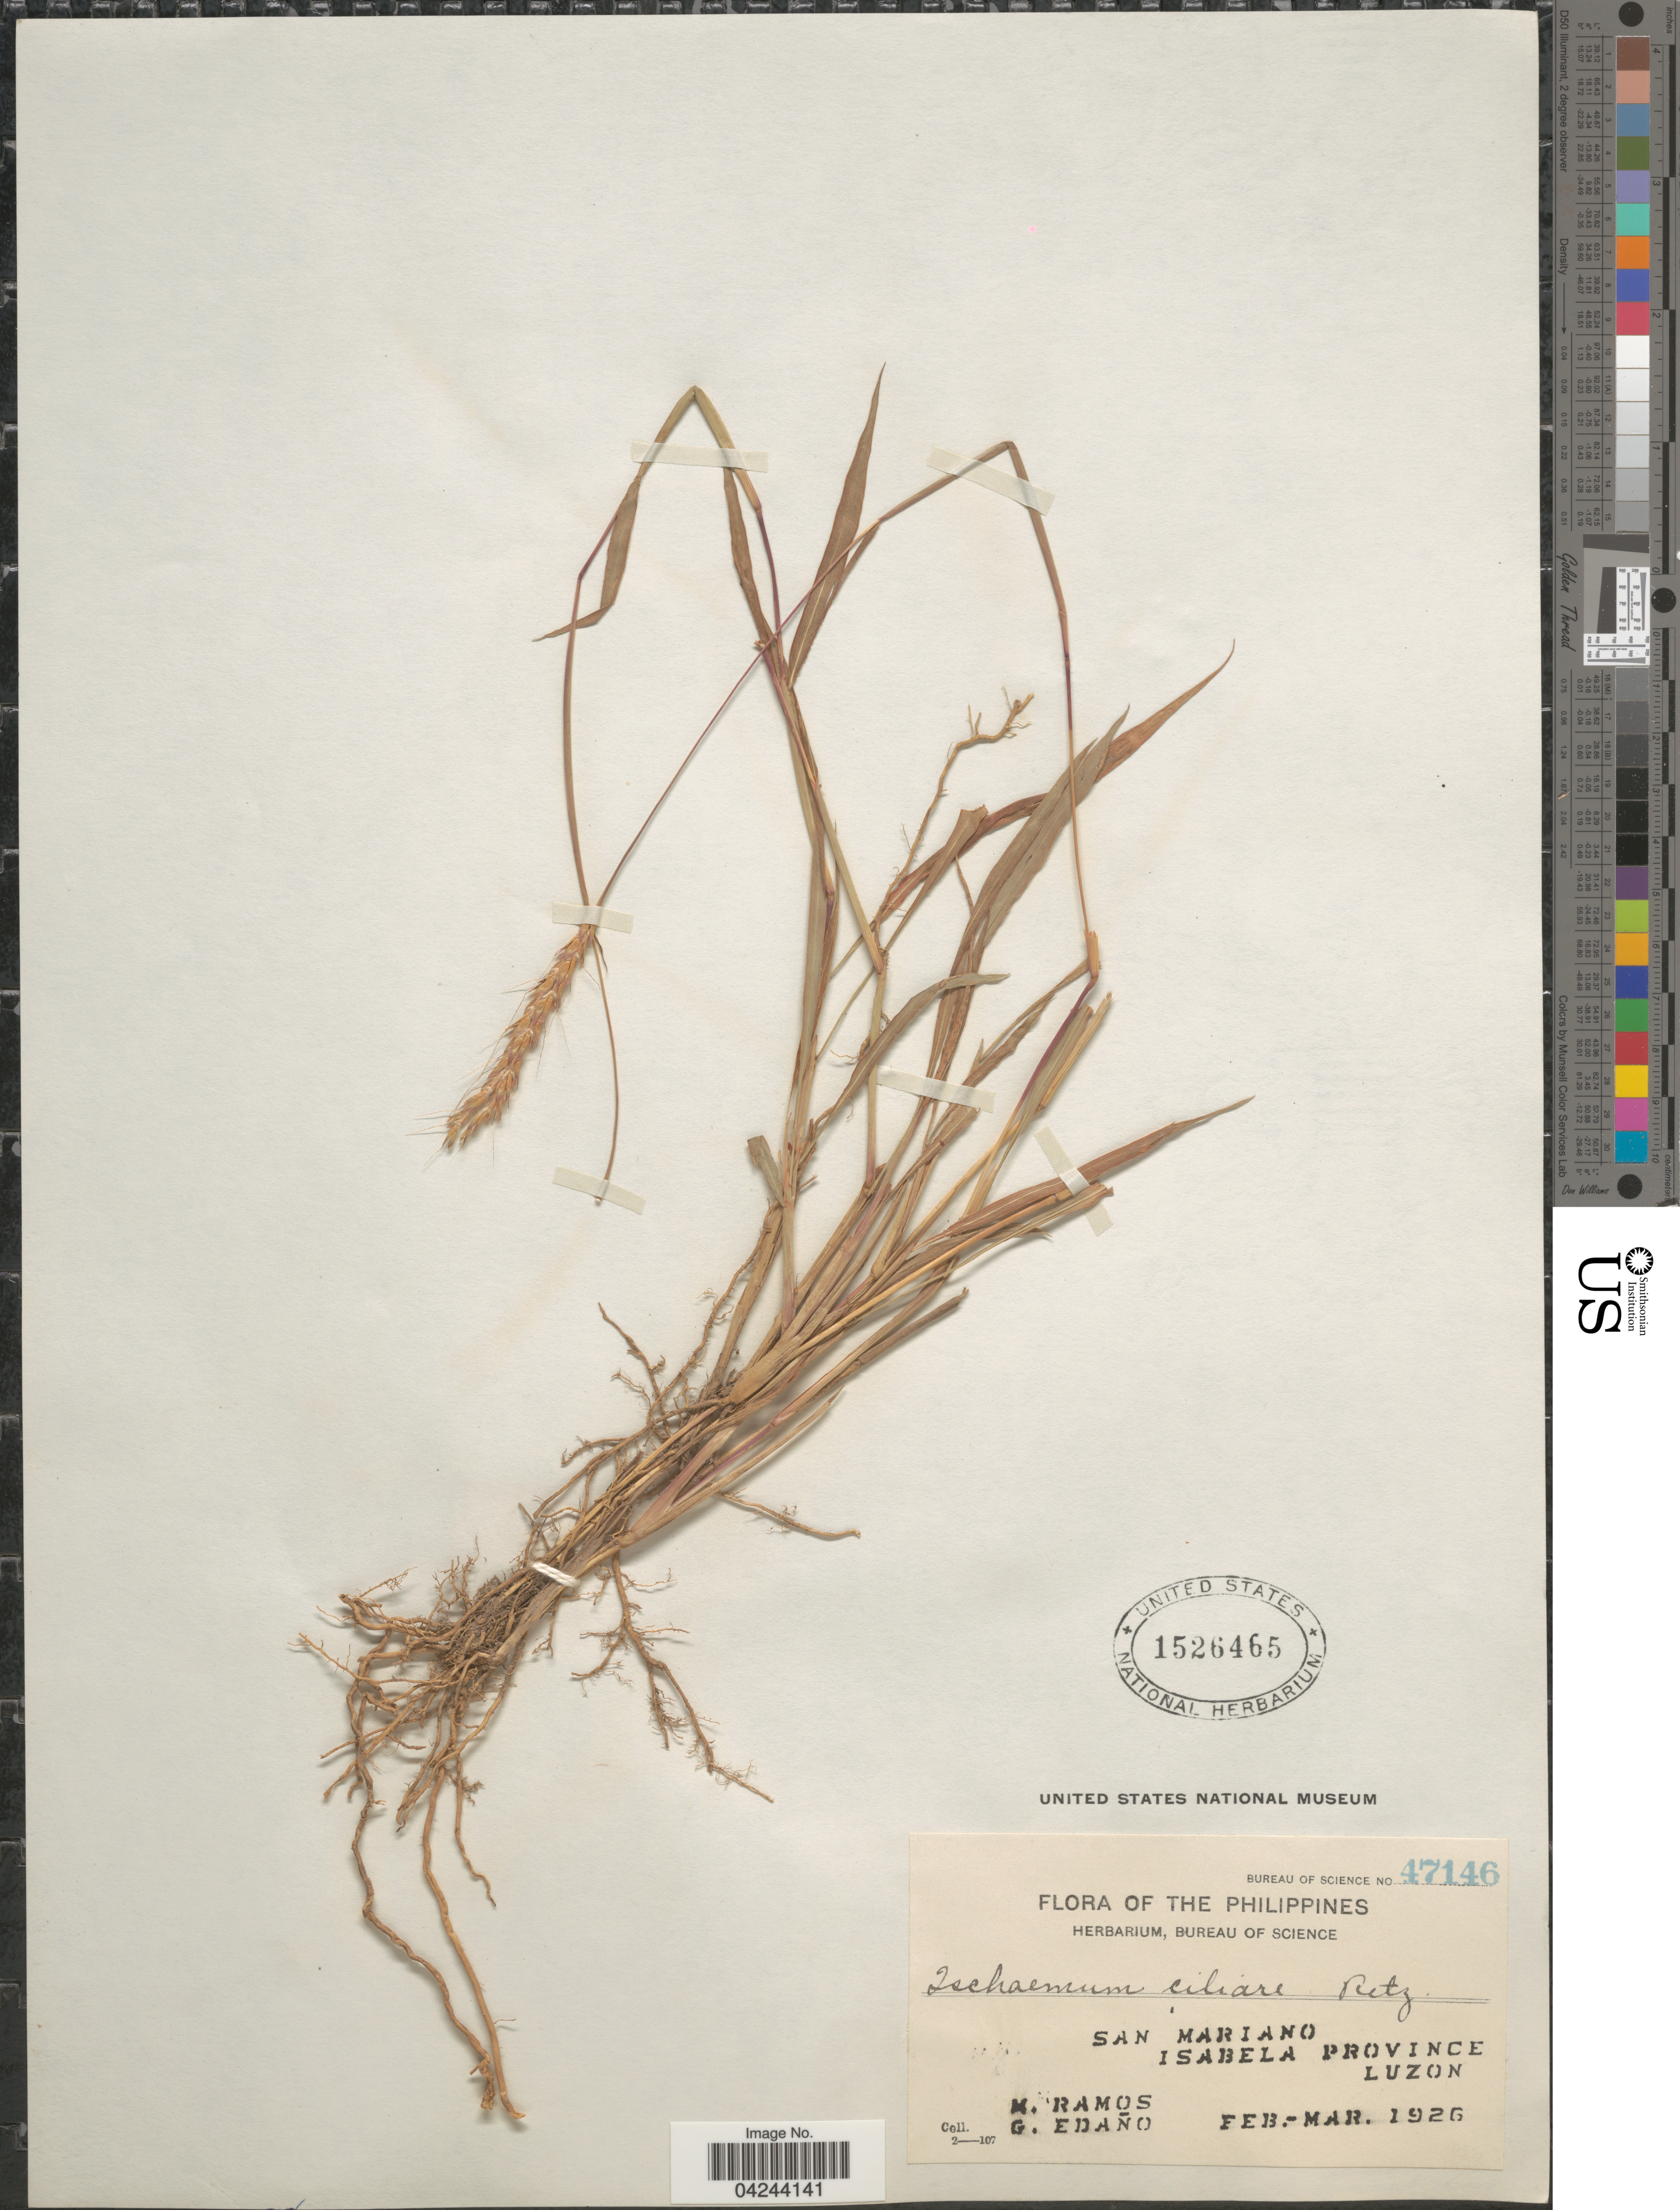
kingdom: Plantae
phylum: Tracheophyta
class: Liliopsida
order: Poales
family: Poaceae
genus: Ischaemum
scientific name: Ischaemum ciliare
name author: Retz.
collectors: M. Ramos & G. Edaño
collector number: Bureau of Science 47146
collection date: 1926-02/1926-03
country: Philippines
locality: San Mariano. Isabela Province. Luzon.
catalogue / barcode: US 1526465